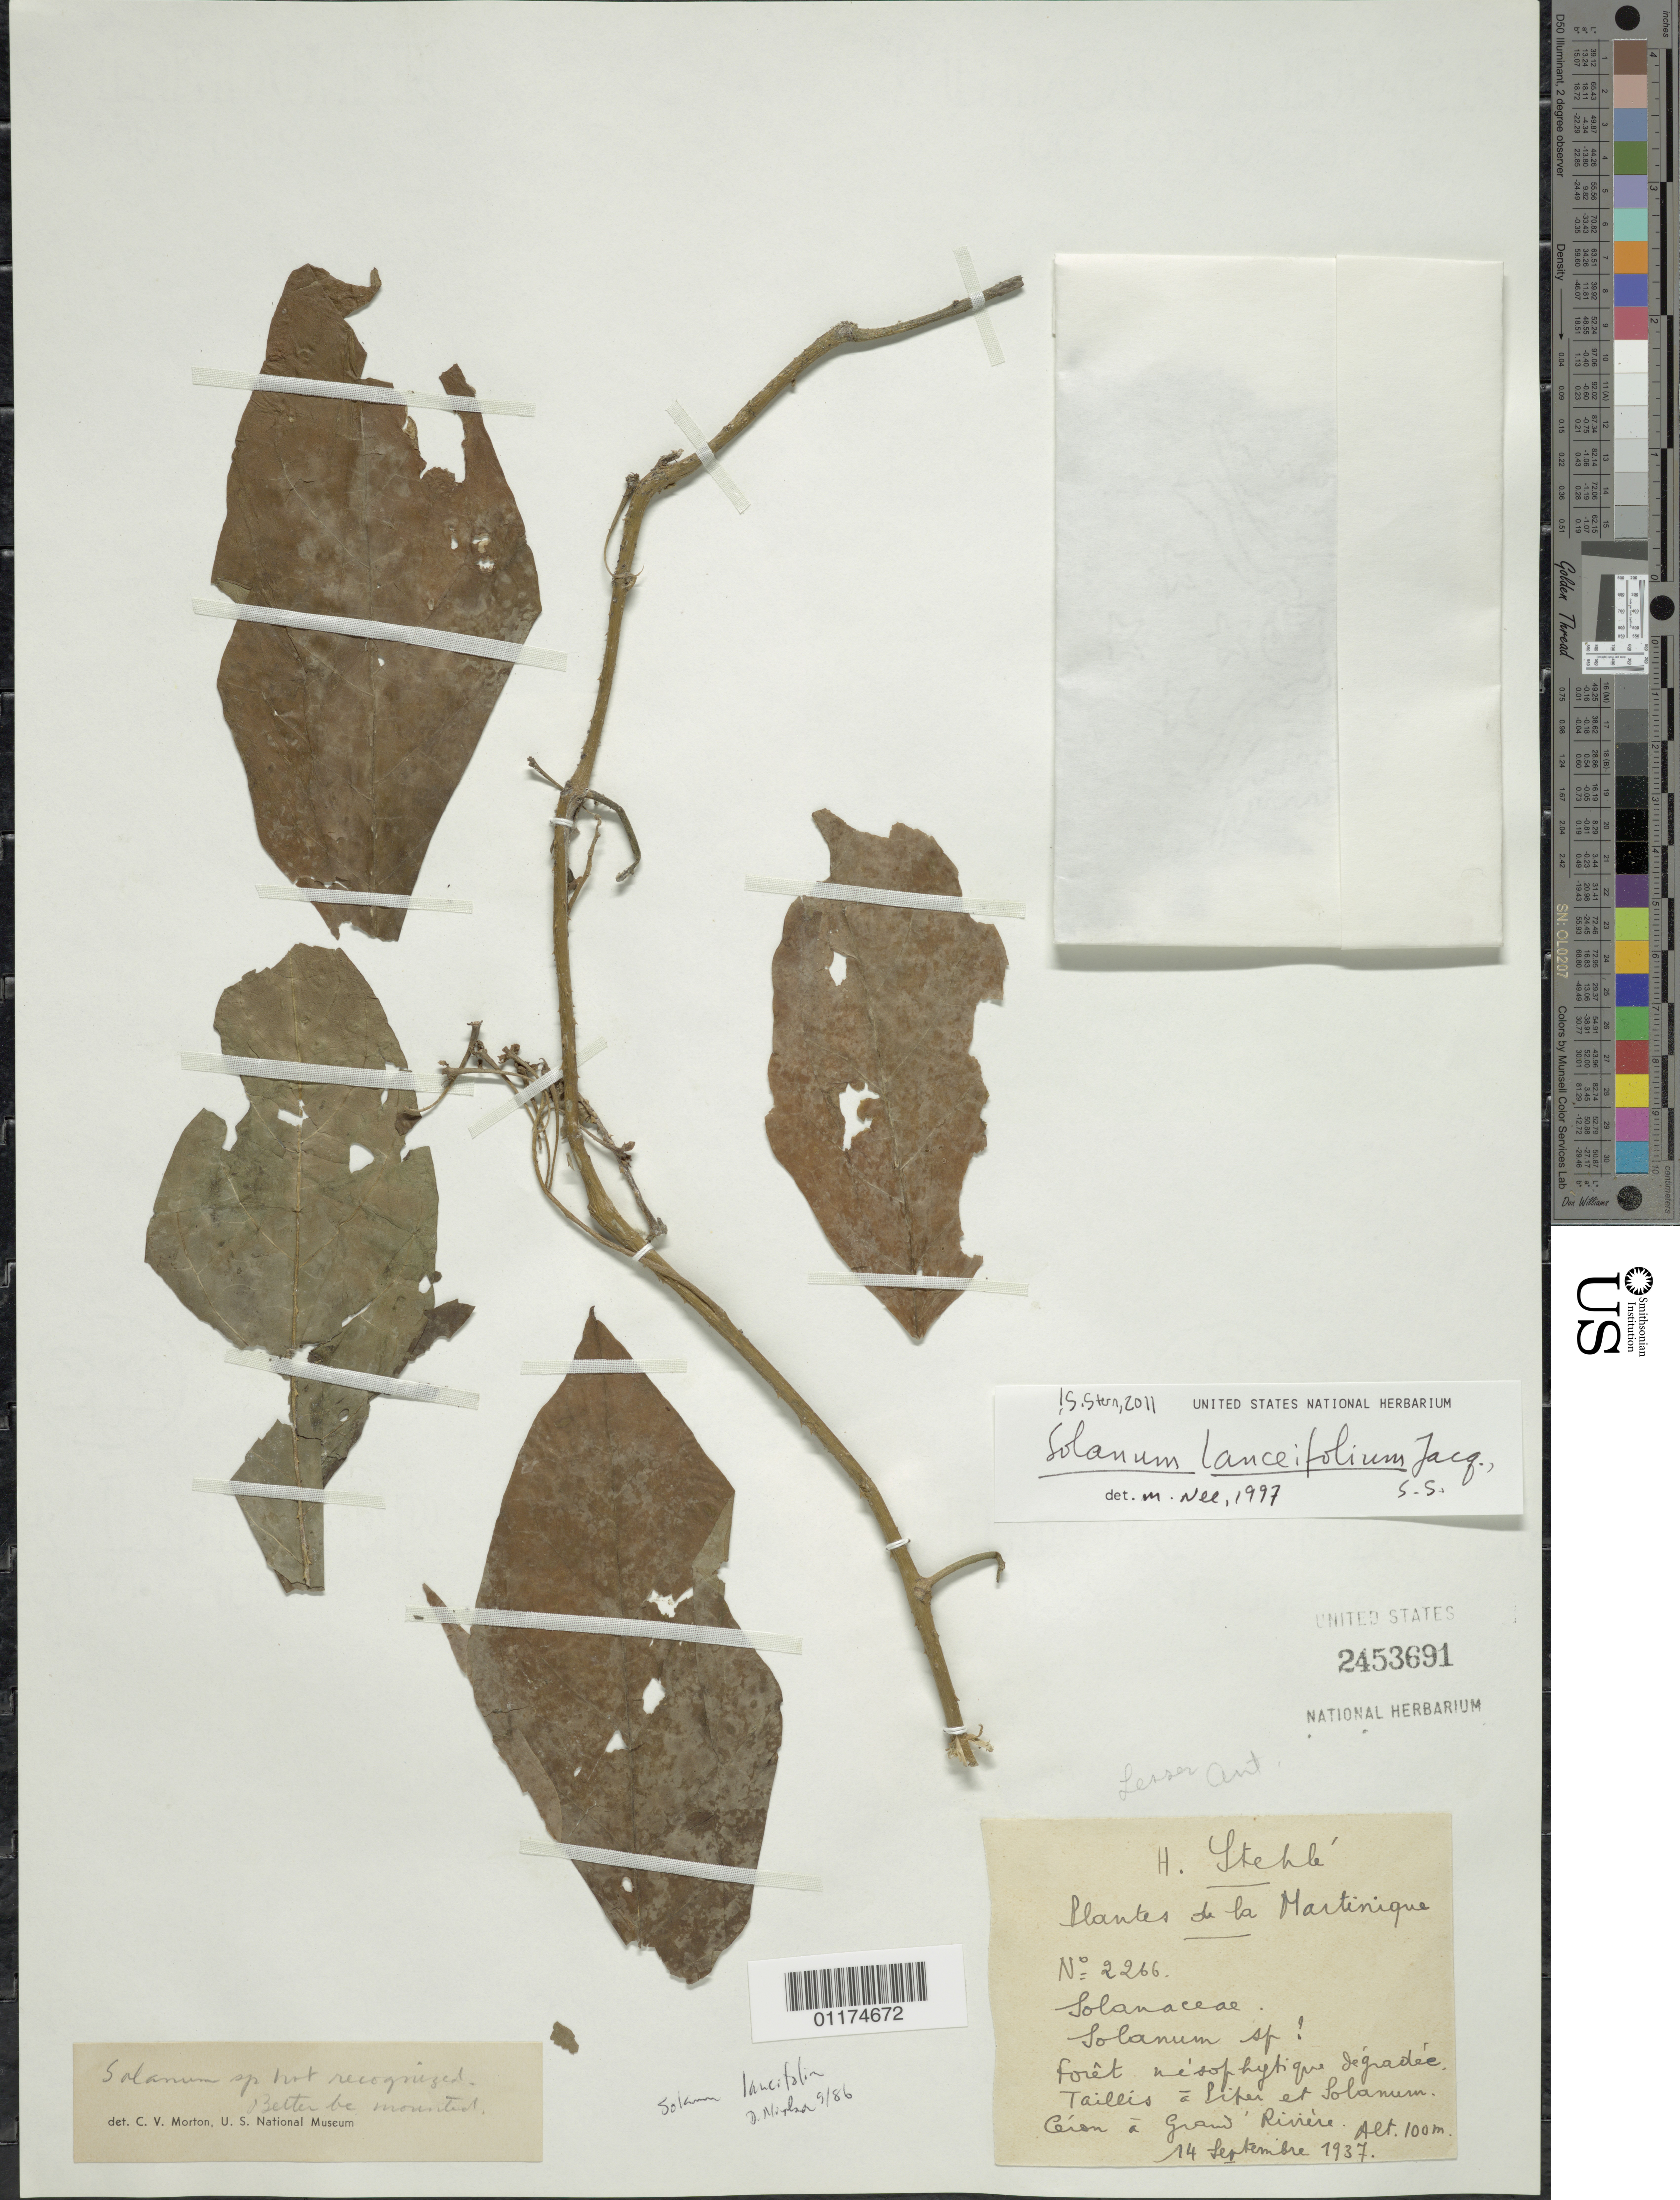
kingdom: Plantae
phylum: Tracheophyta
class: Magnoliopsida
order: Solanales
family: Solanaceae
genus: Solanum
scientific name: Solanum lanceifolium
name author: Jacq.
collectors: H. Stehlé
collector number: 2266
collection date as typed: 14 Sep 1937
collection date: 1937-09-14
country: Martinique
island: Martinique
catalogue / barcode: US 2453691